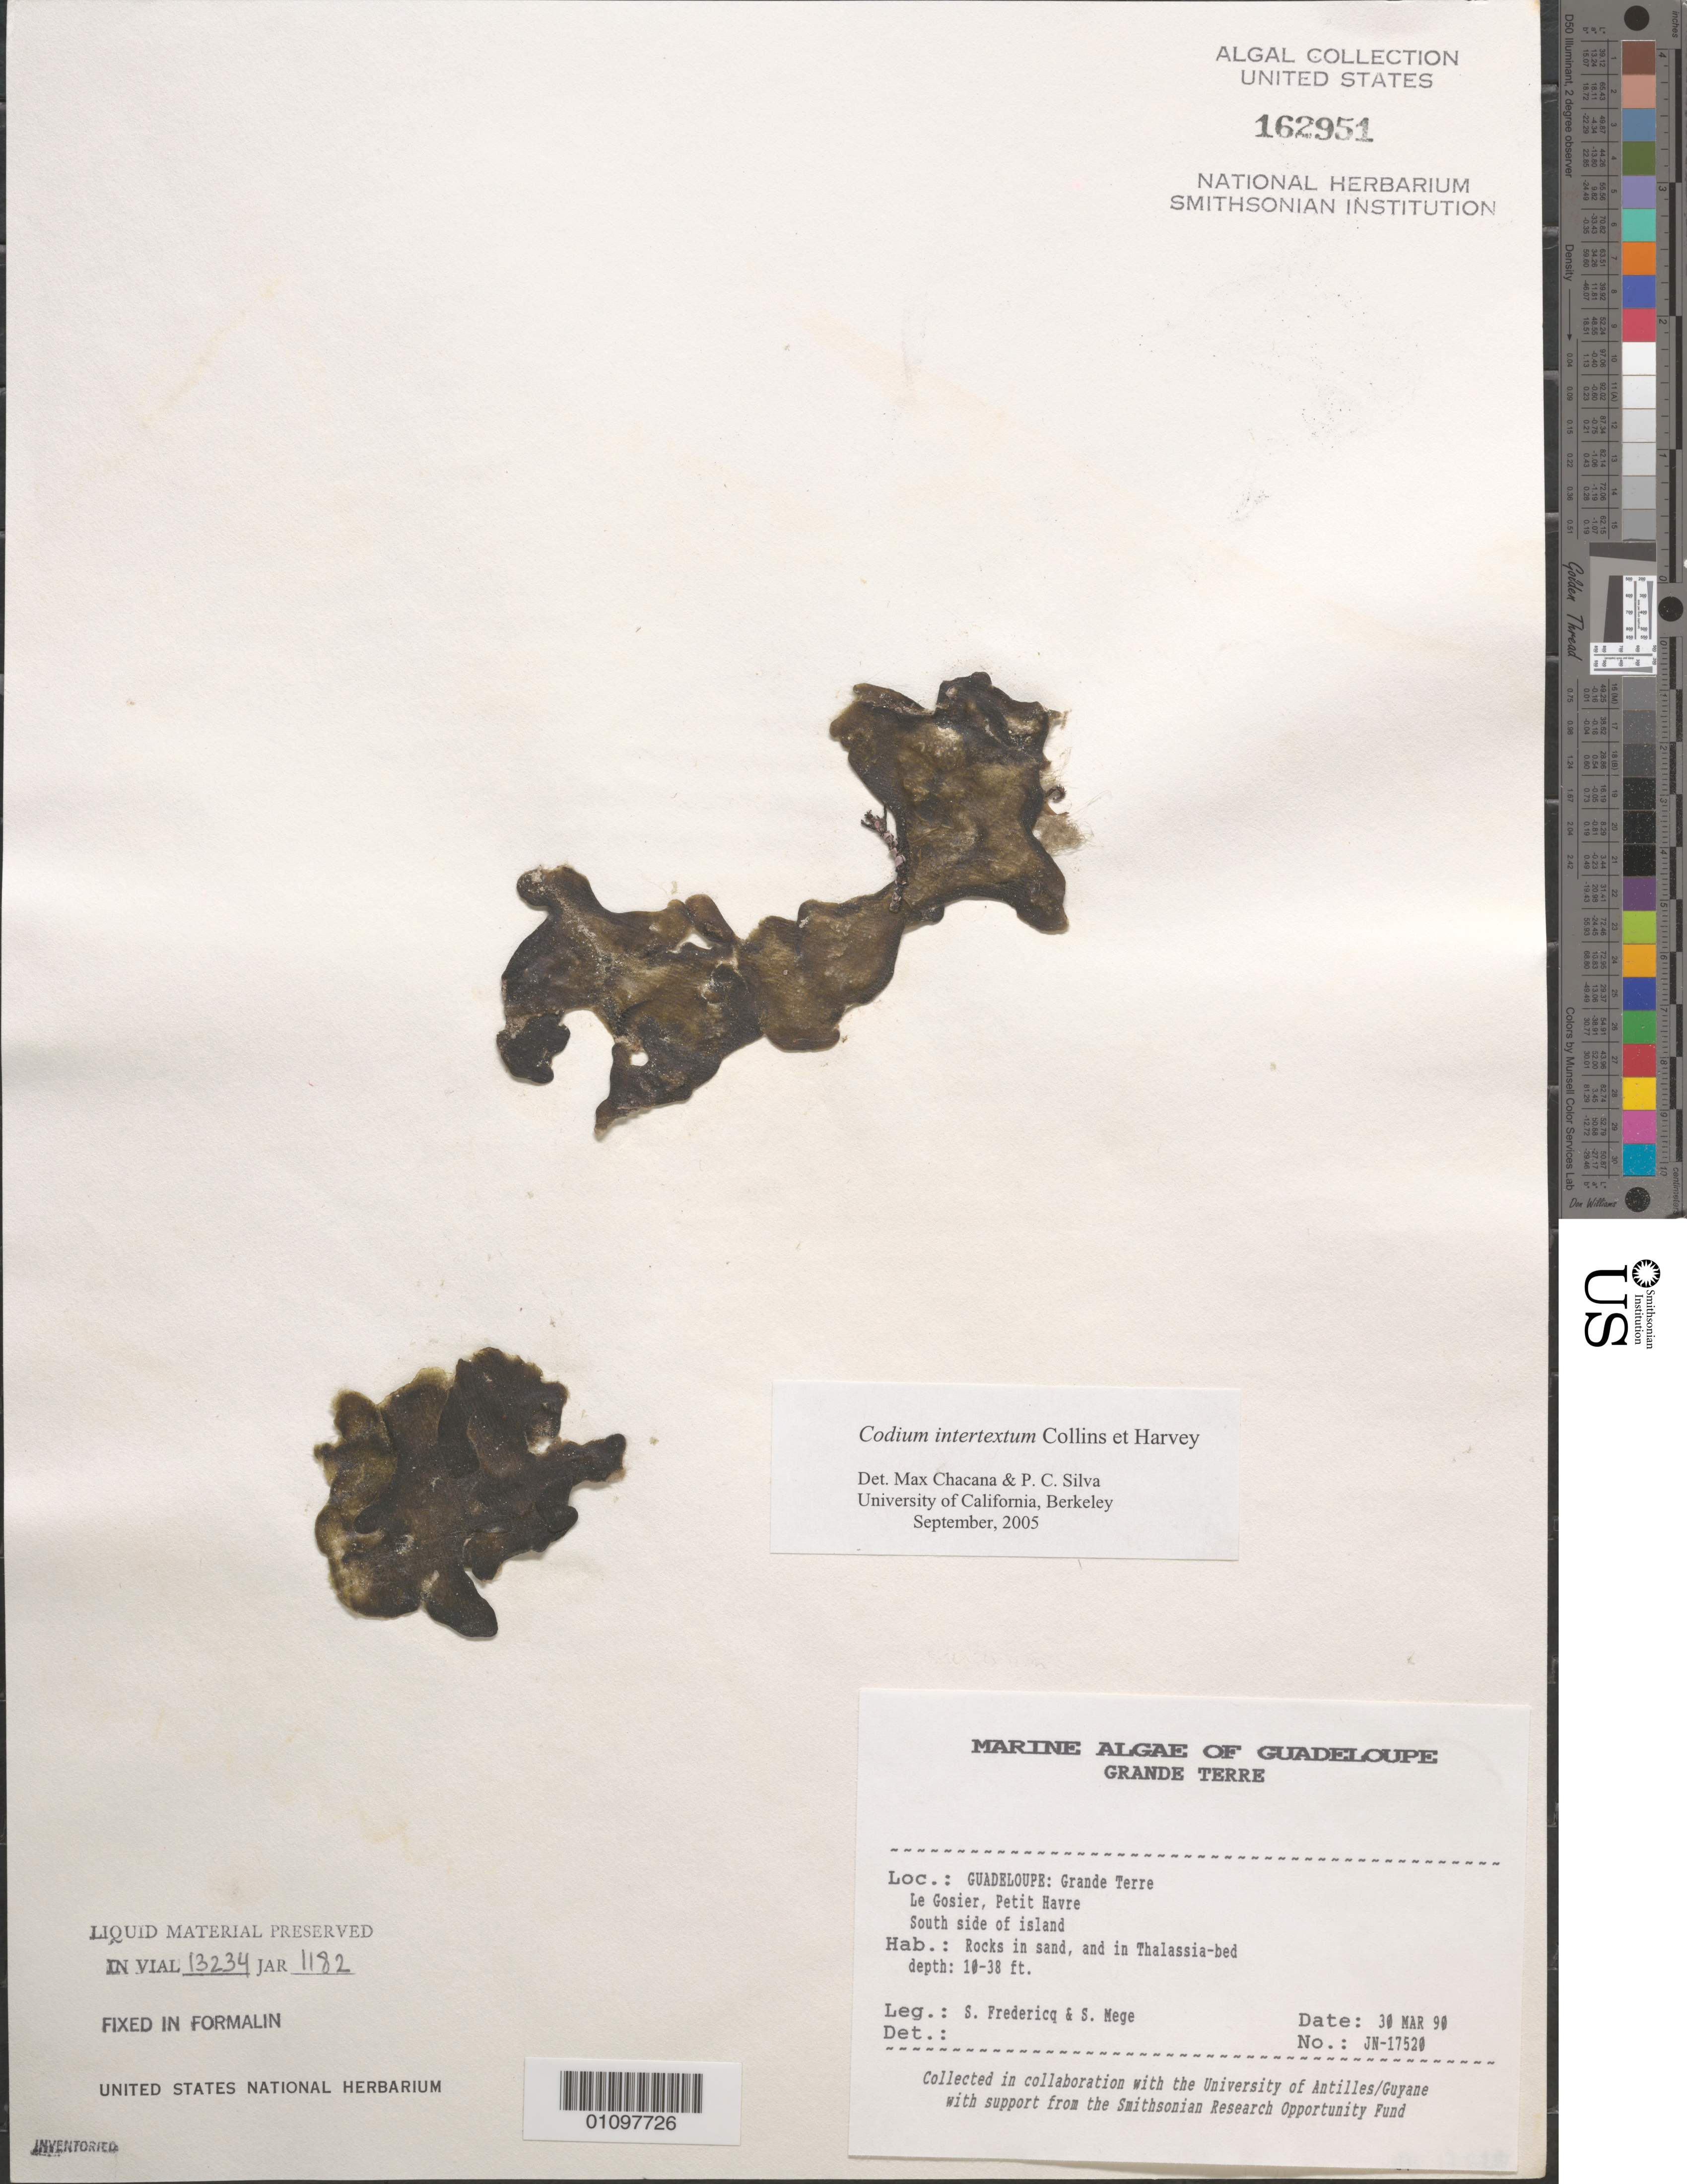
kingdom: Plantae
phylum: Chlorophyta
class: Ulvophyceae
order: Bryopsidales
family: Codiaceae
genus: Codium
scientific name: Codium intertextum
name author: Collins & Herv.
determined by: Chacana, M. E.; Silva, P. C.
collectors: S. Fredericq & S. Mege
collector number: JN-17520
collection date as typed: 30 Mar 1990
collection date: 1990-03-30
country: Guadeloupe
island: Grande Terre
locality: Le Gosier, Petit Havre, south side of island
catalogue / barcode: US 162951